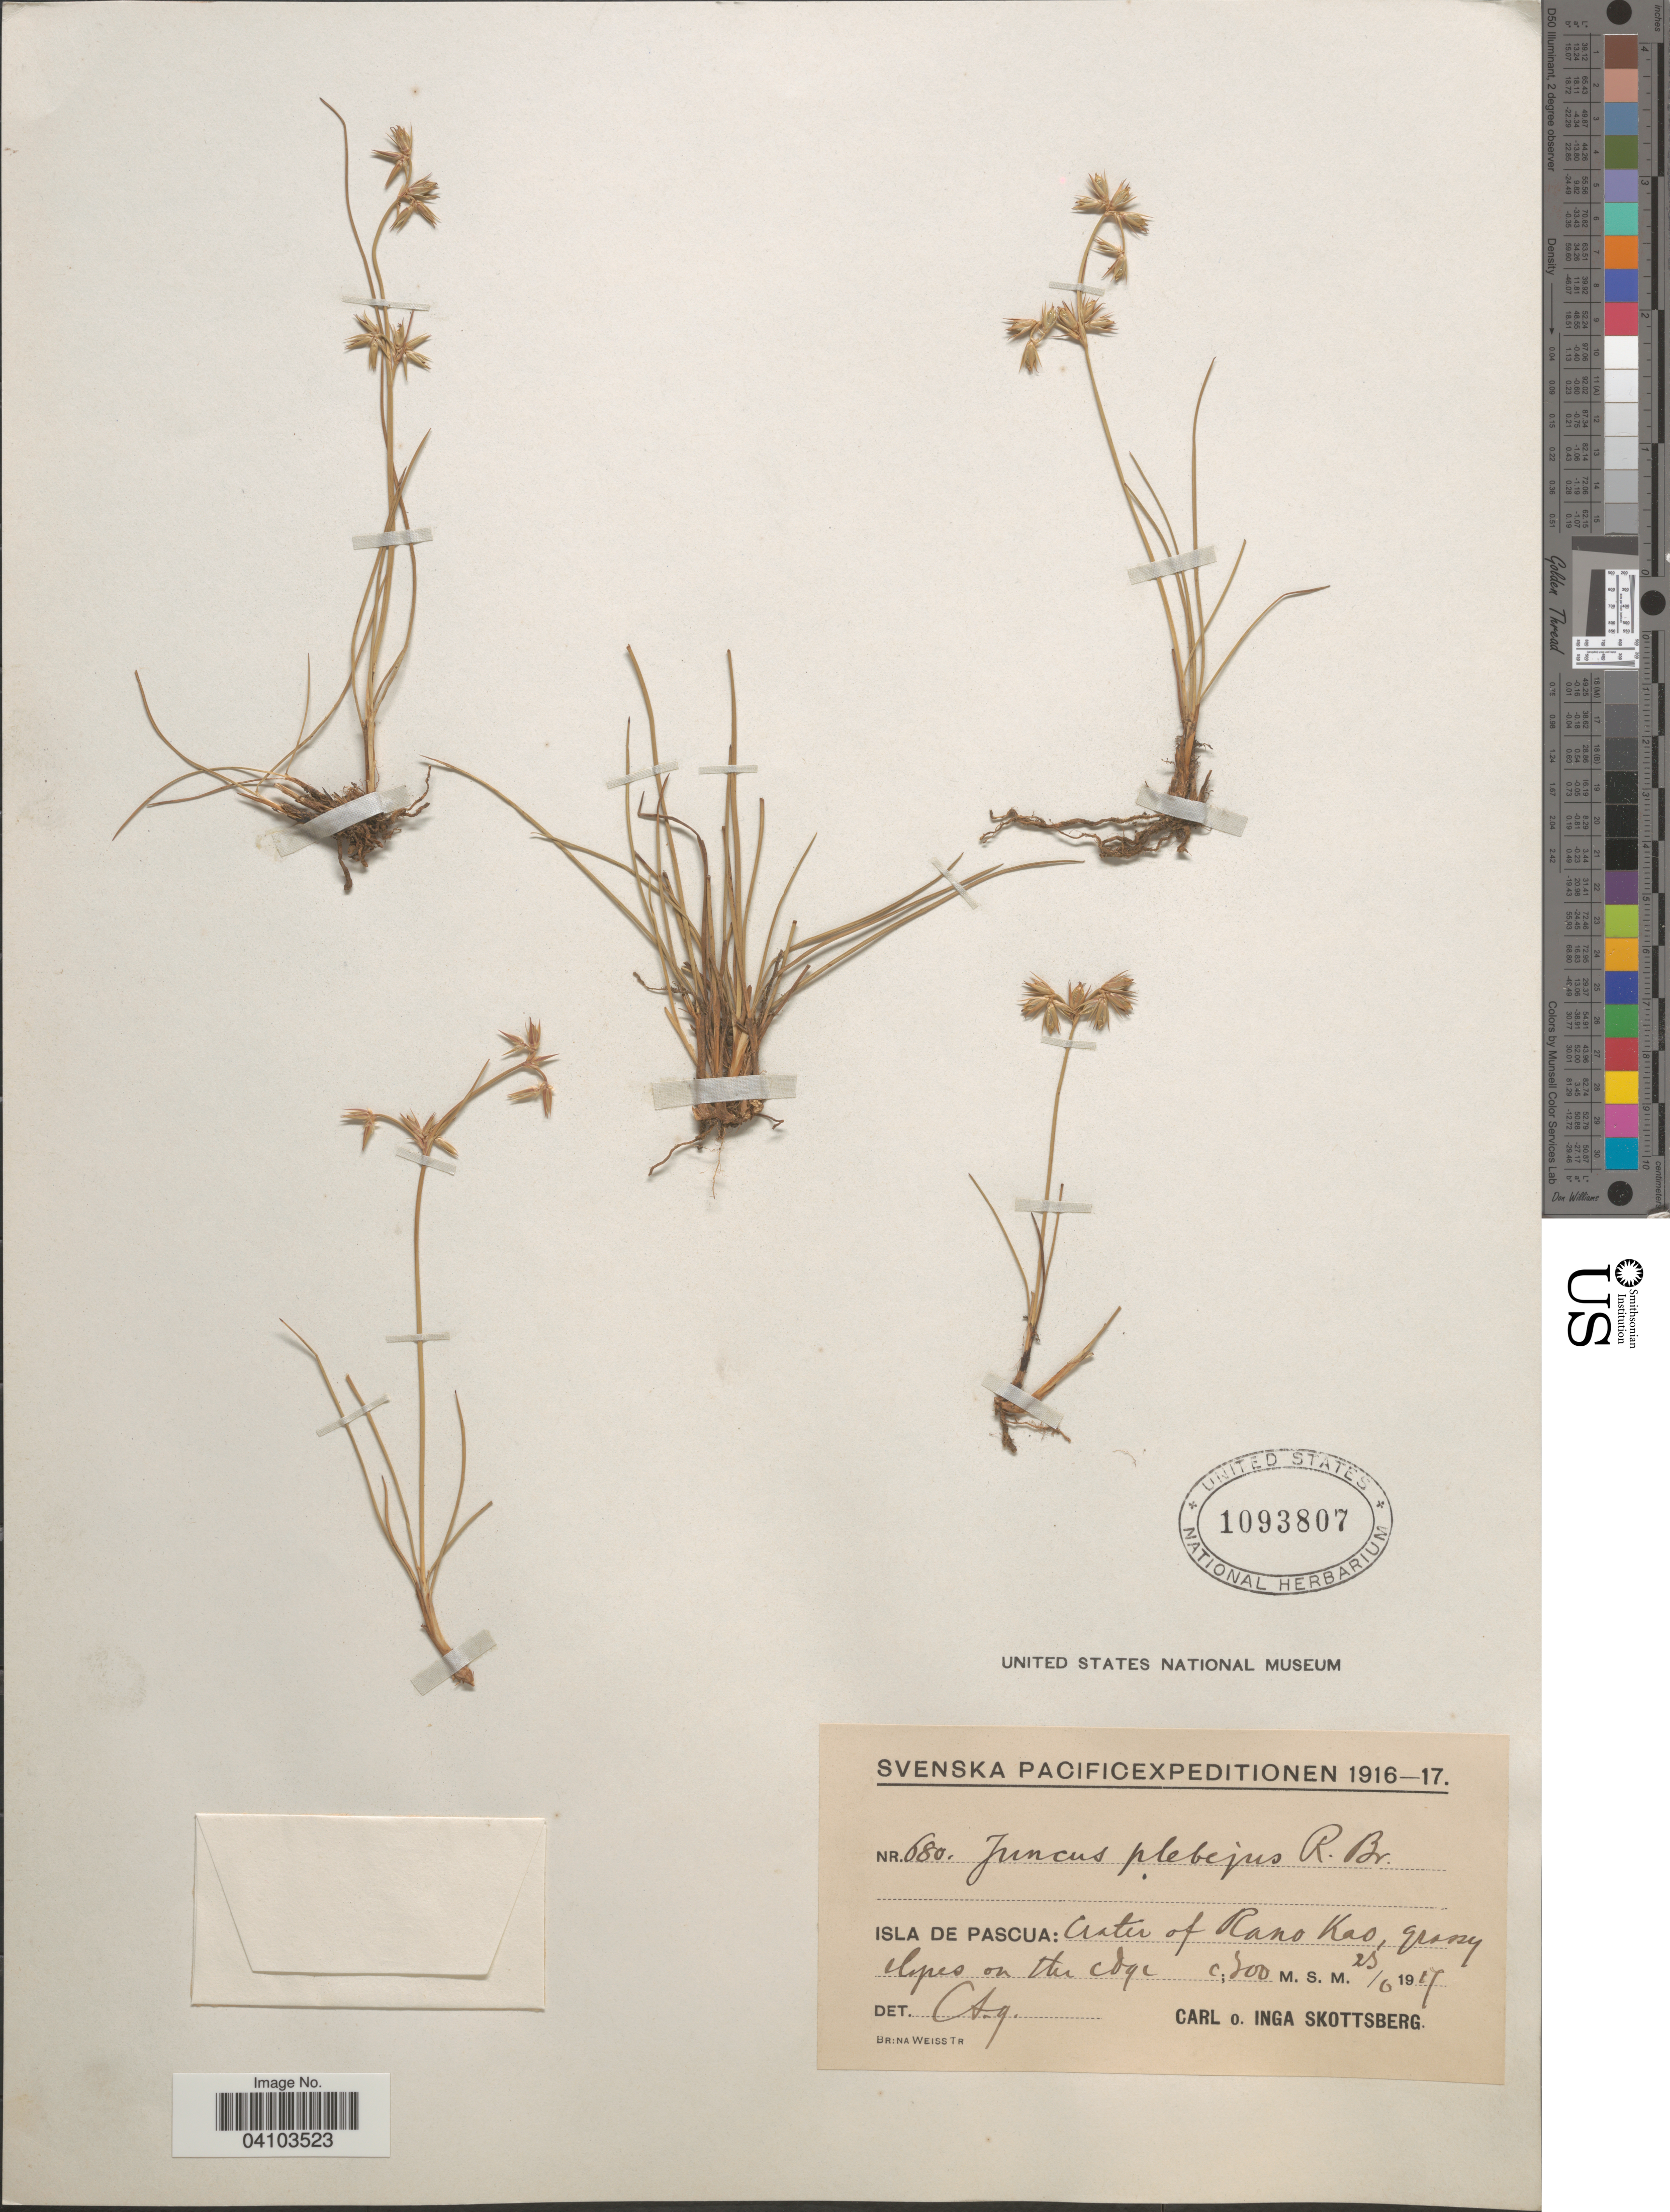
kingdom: Plantae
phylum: Tracheophyta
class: Liliopsida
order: Poales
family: Juncaceae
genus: Juncus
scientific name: Juncus plebeius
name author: R. Br.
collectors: C. Skottsberg & I. Skottsberg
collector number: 680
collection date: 1917-06-25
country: Chile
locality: Svenska Pacific Expeditionen 1916-17. Isla de Pascua: Crater of Rano Kao.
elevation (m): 300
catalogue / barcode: US 1093807